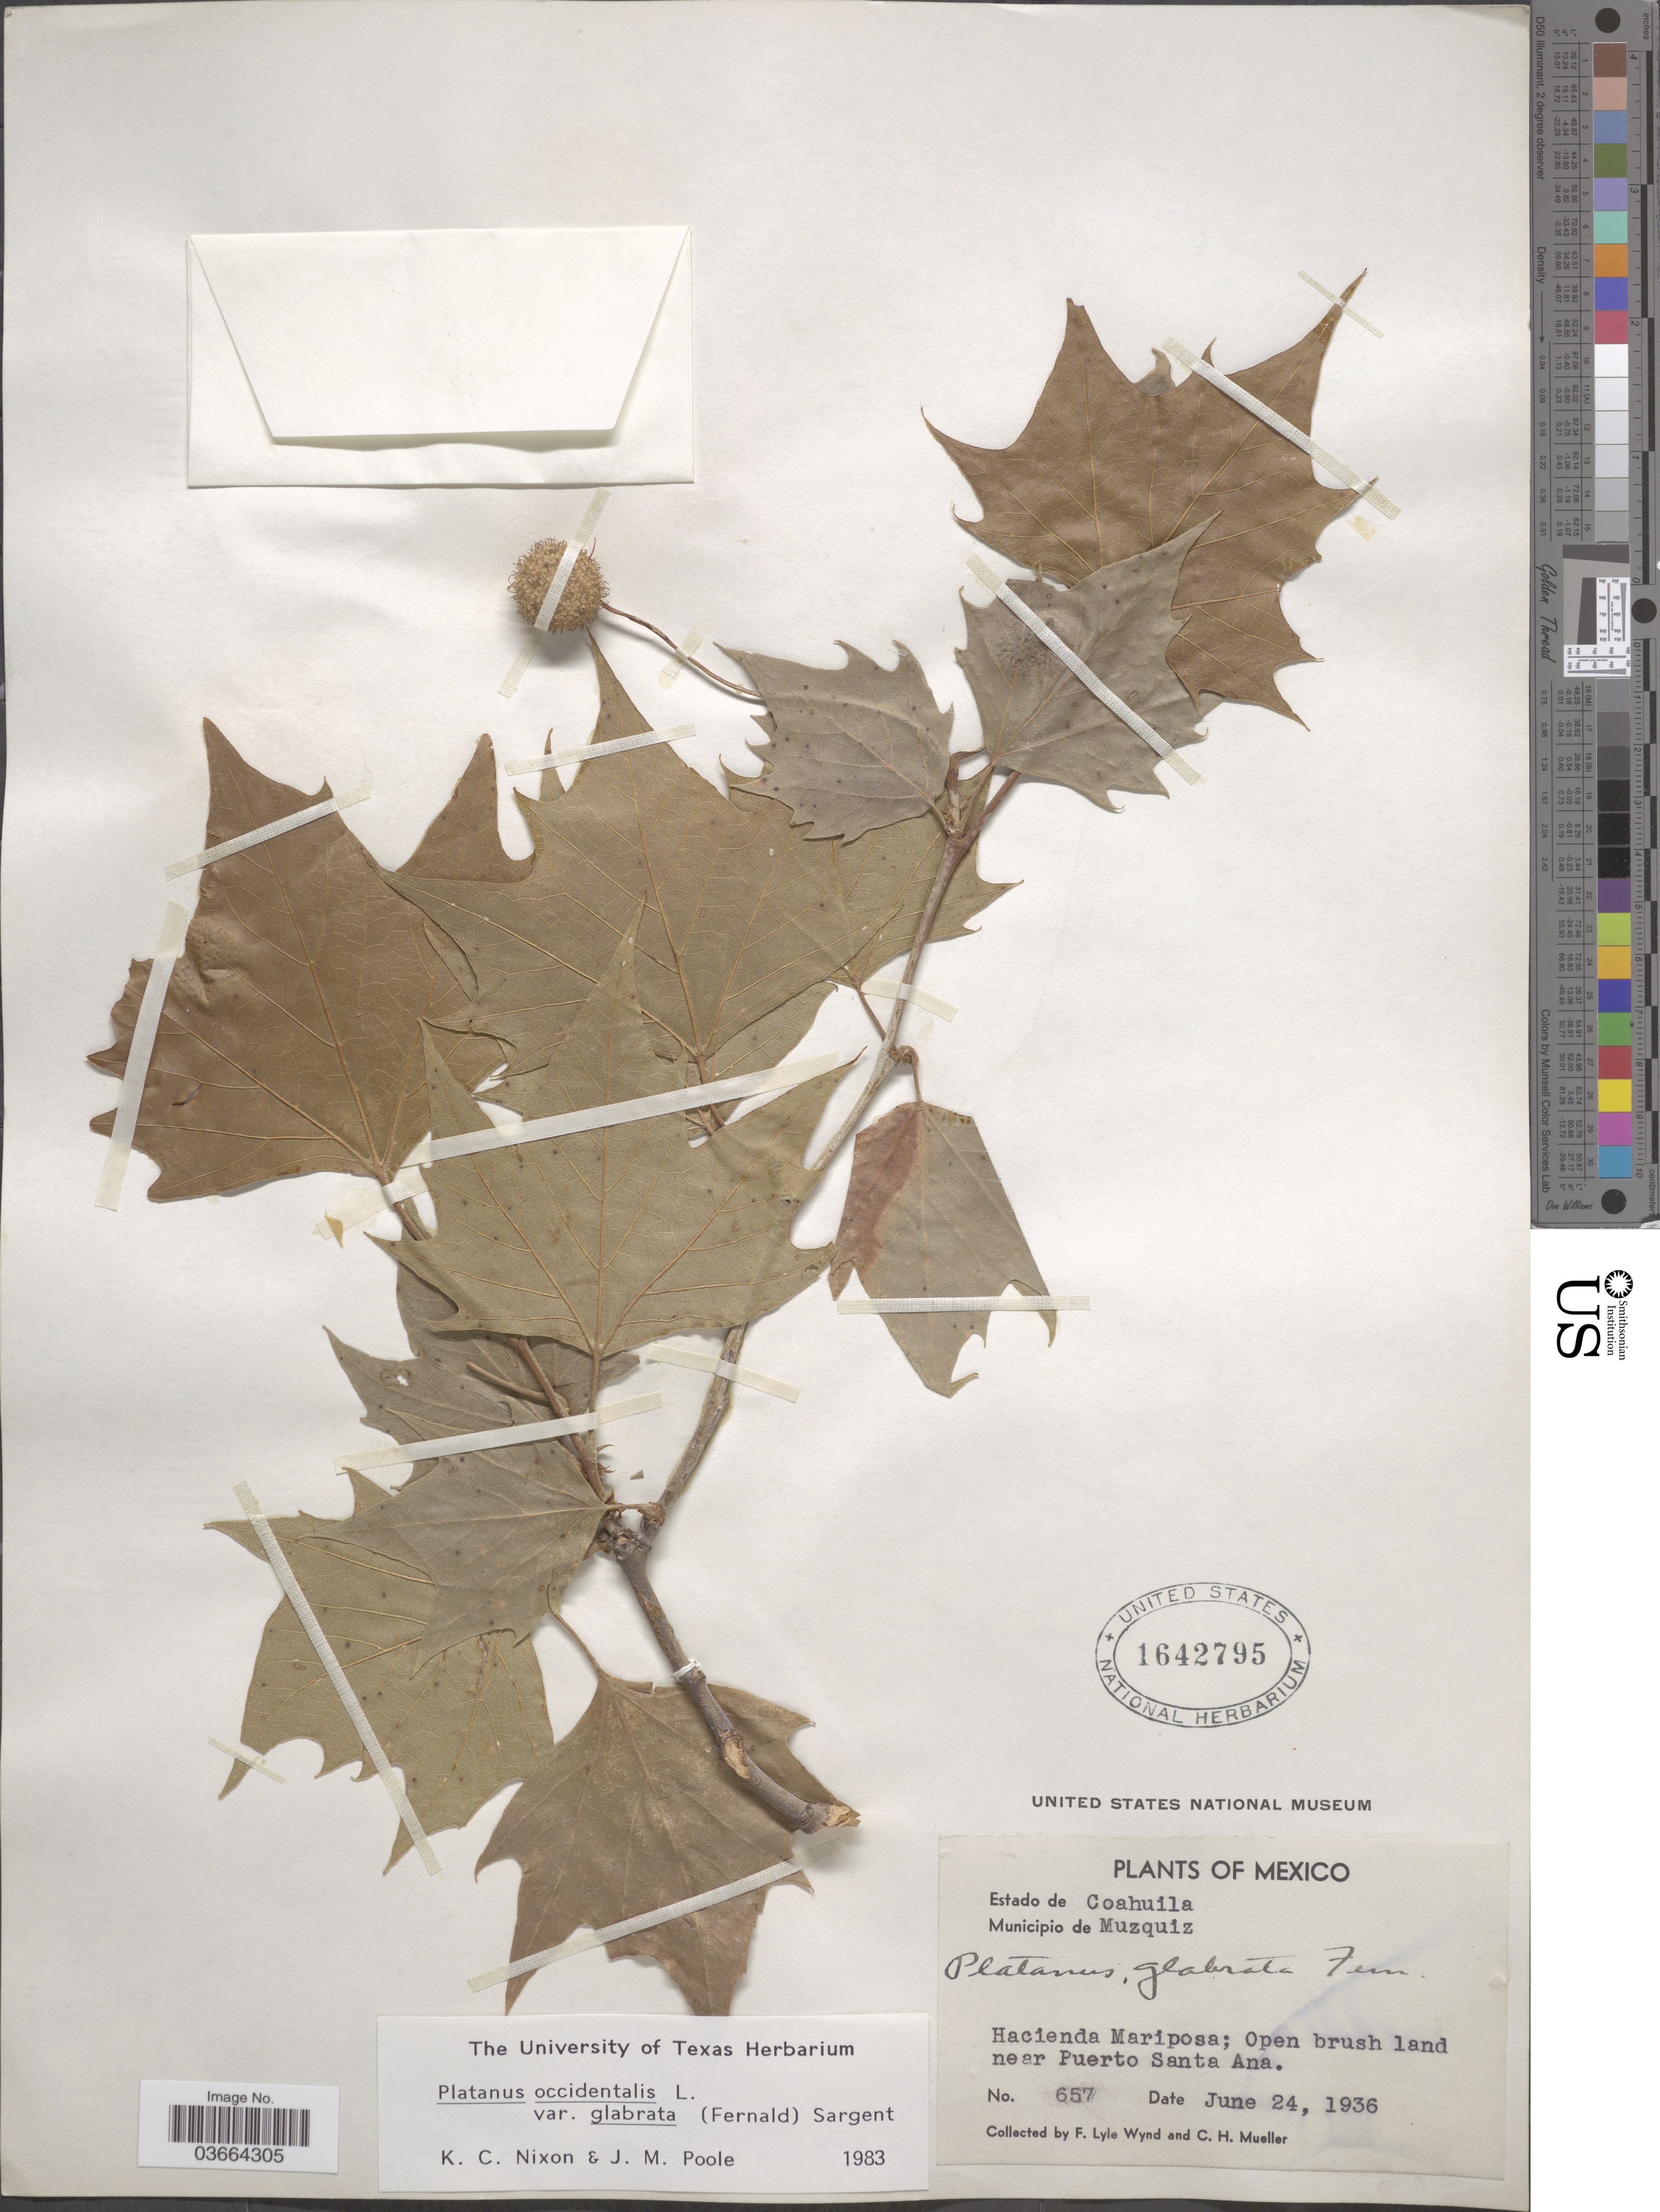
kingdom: Plantae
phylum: Tracheophyta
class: Magnoliopsida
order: Proteales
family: Platanaceae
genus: Platanus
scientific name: Platanus occidentalis var. glabrata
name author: (Fernald) Sarg.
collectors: F. L. Wynd & C. H. Mueller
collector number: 657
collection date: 1936-06-24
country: Mexico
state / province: Coahuila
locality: Municipio de Muzquiz. Hacienda Mariposa; Open brush land near Puerto Santa Ana.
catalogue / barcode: US 1642795